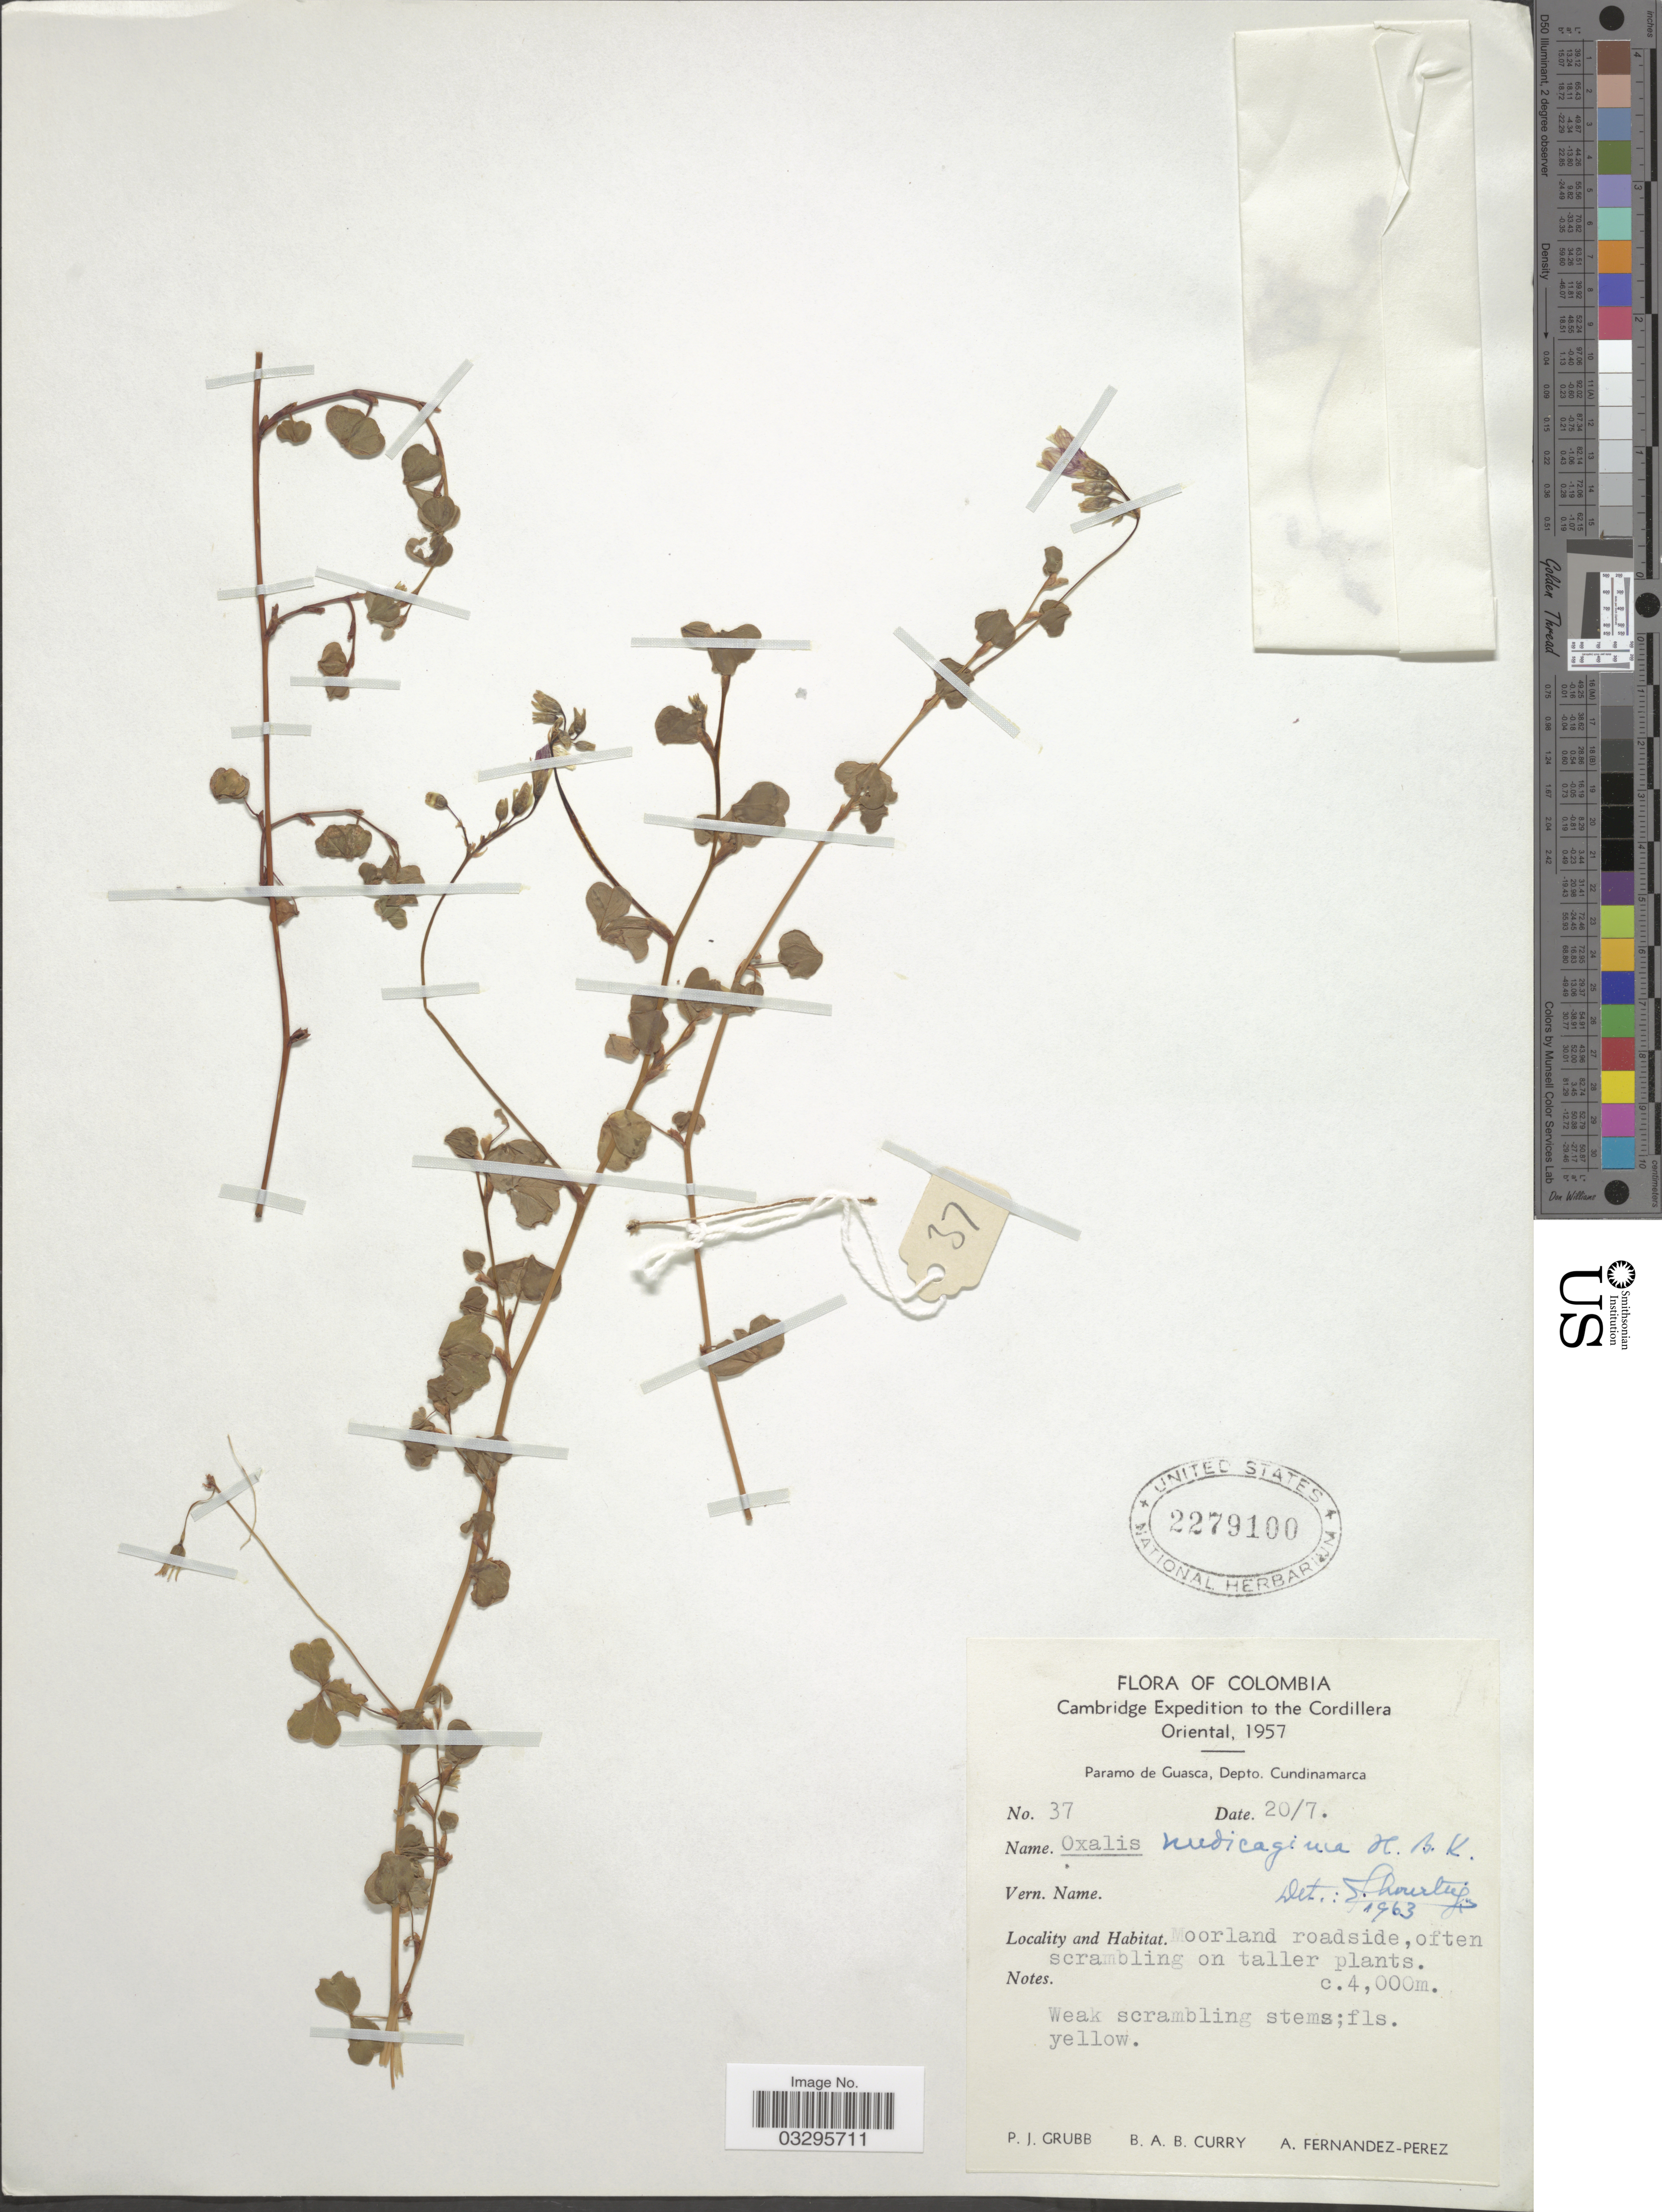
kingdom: Plantae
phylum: Tracheophyta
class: Magnoliopsida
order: Oxalidales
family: Oxalidaceae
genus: Oxalis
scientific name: Oxalis medicaginea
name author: Kunth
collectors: P. J. Grubb, B. A. B. Curry & A. Fernández-Pérez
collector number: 37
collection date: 1957-07-20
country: Colombia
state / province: Cundinamarca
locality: Cordillera Oriental, Paramo de Guasca, Depto. Cundinamarca, Moorland roadside.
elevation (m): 4000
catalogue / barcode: US 2279100